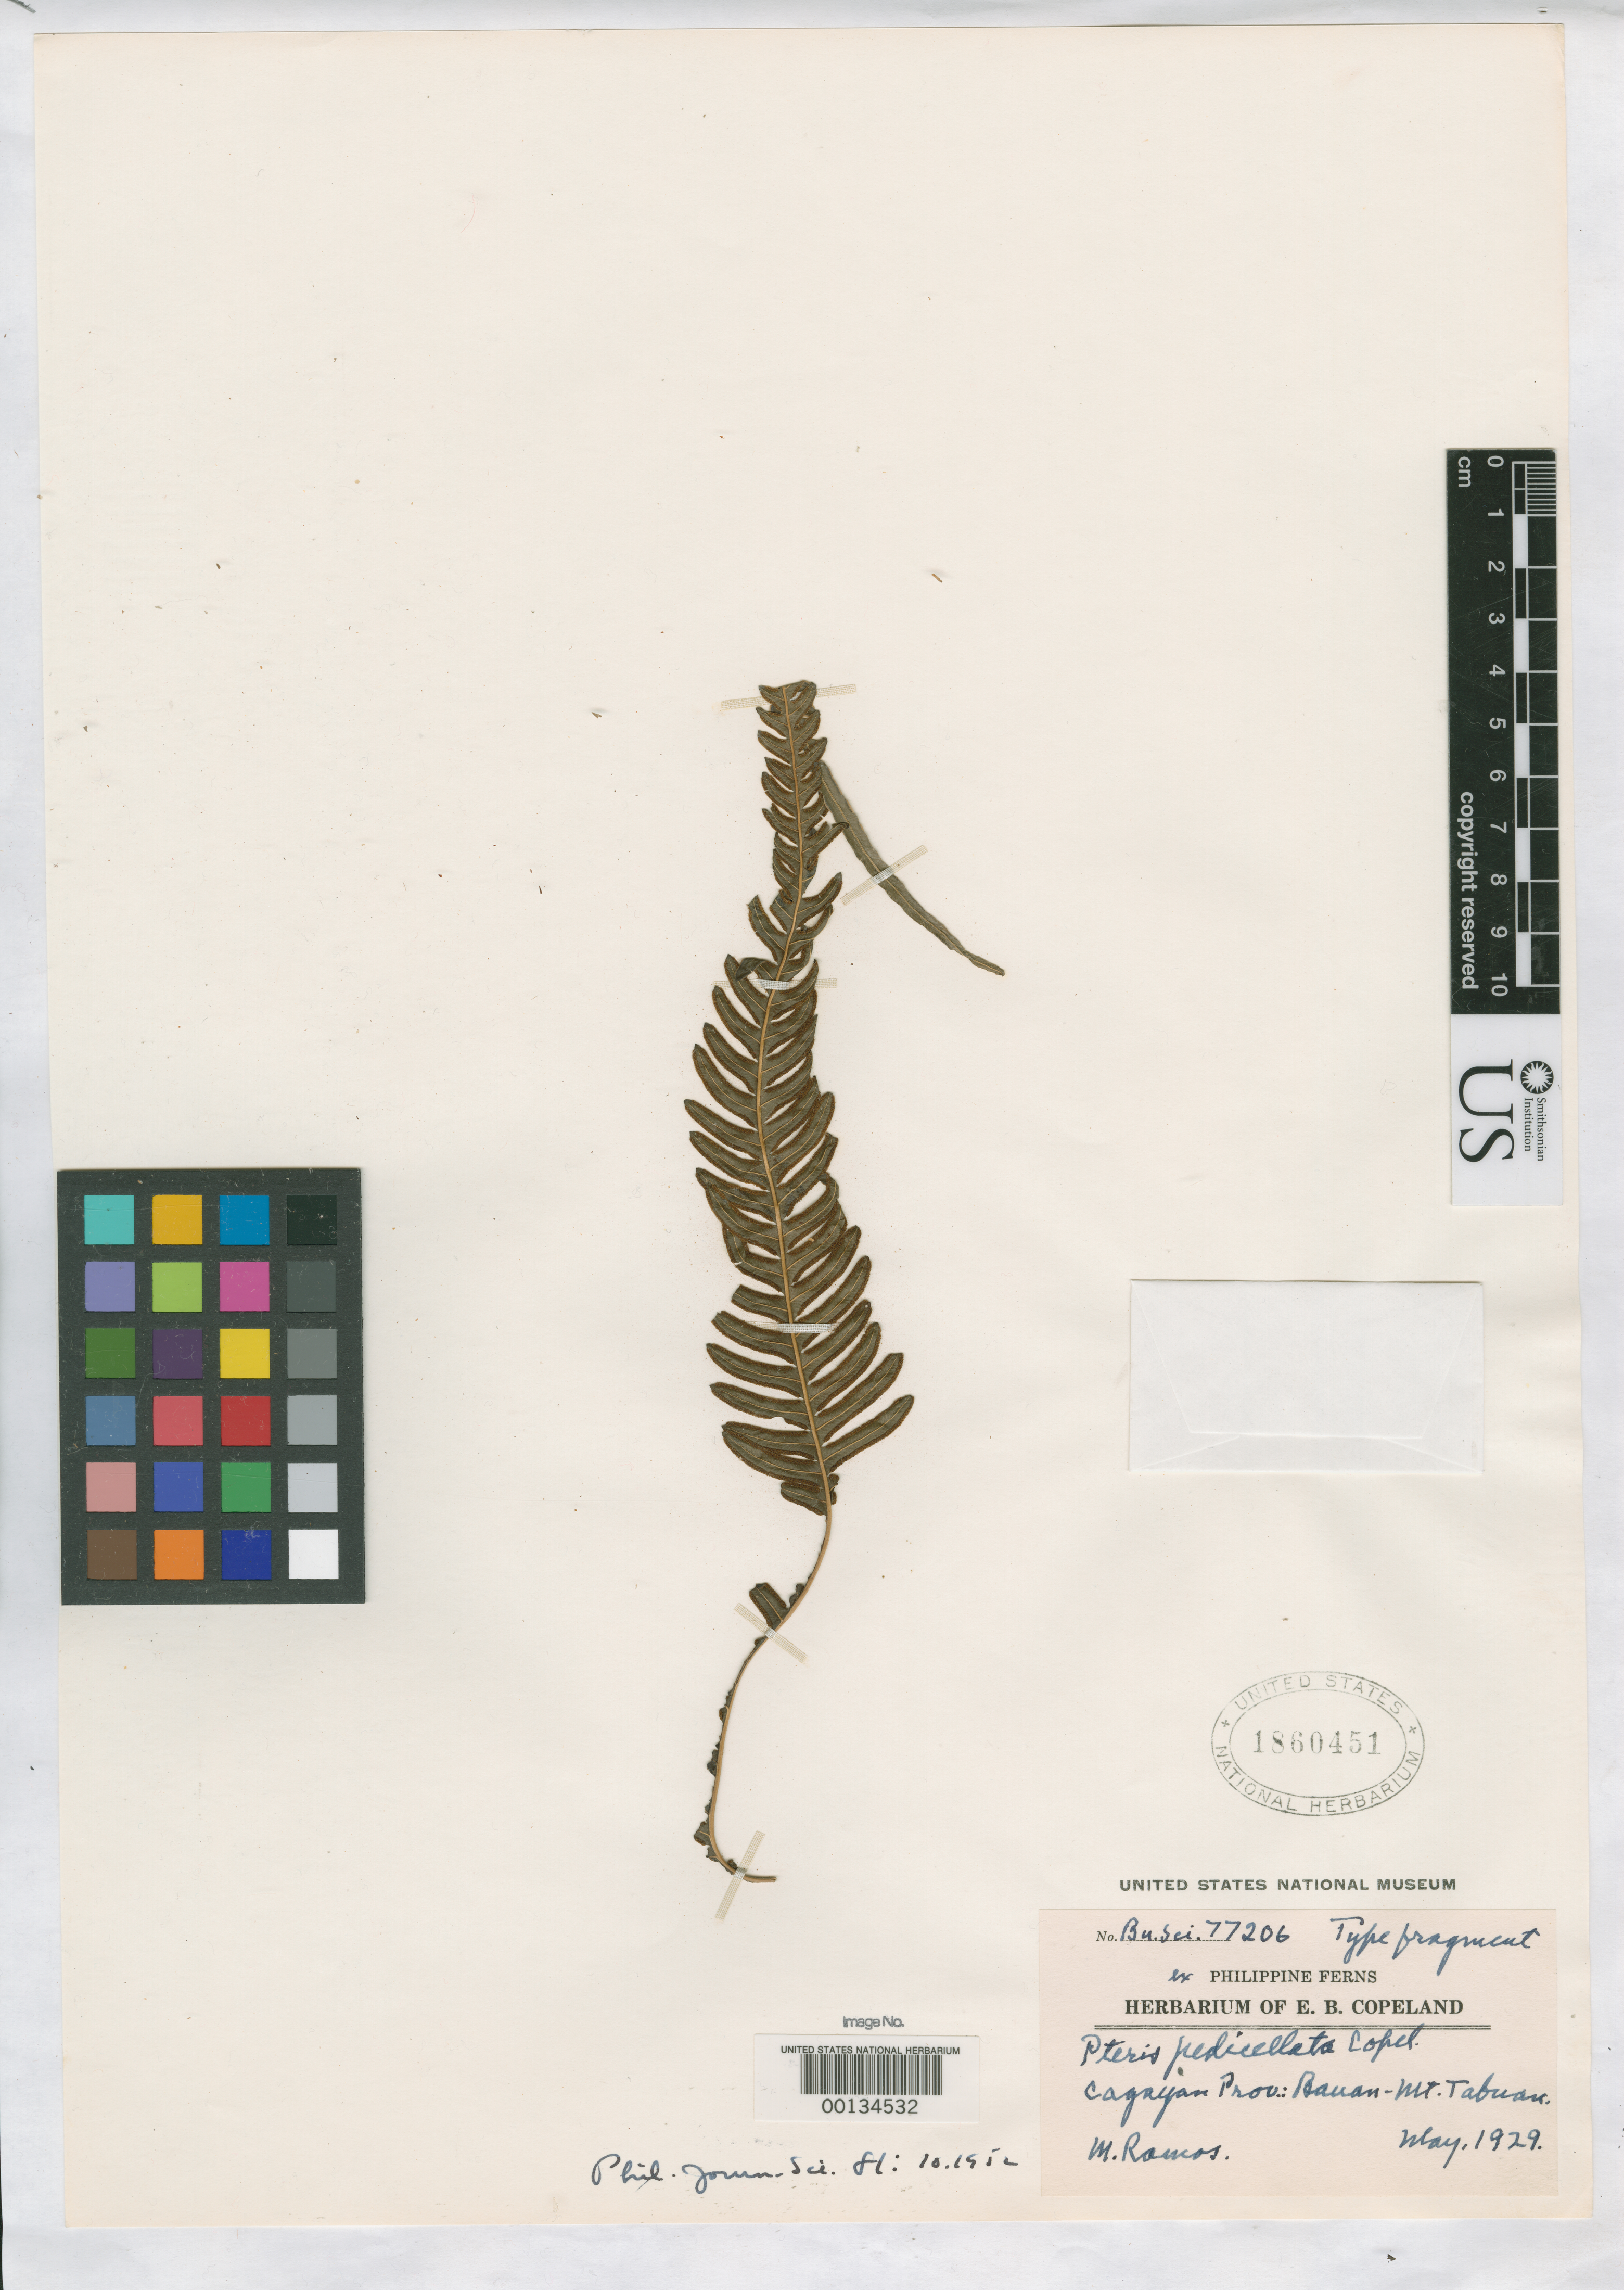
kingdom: Plantae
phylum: Tracheophyta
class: Polypodiopsida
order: Polypodiales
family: Pteridaceae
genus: Pteris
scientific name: Pteris pedicellata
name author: Copel.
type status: Isotype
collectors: M. Ramos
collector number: Bur. Sci. 77206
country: Philippines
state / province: Cagayan Valley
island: Luzon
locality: Mt. Tabuan. Cagayan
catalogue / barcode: US 1860451